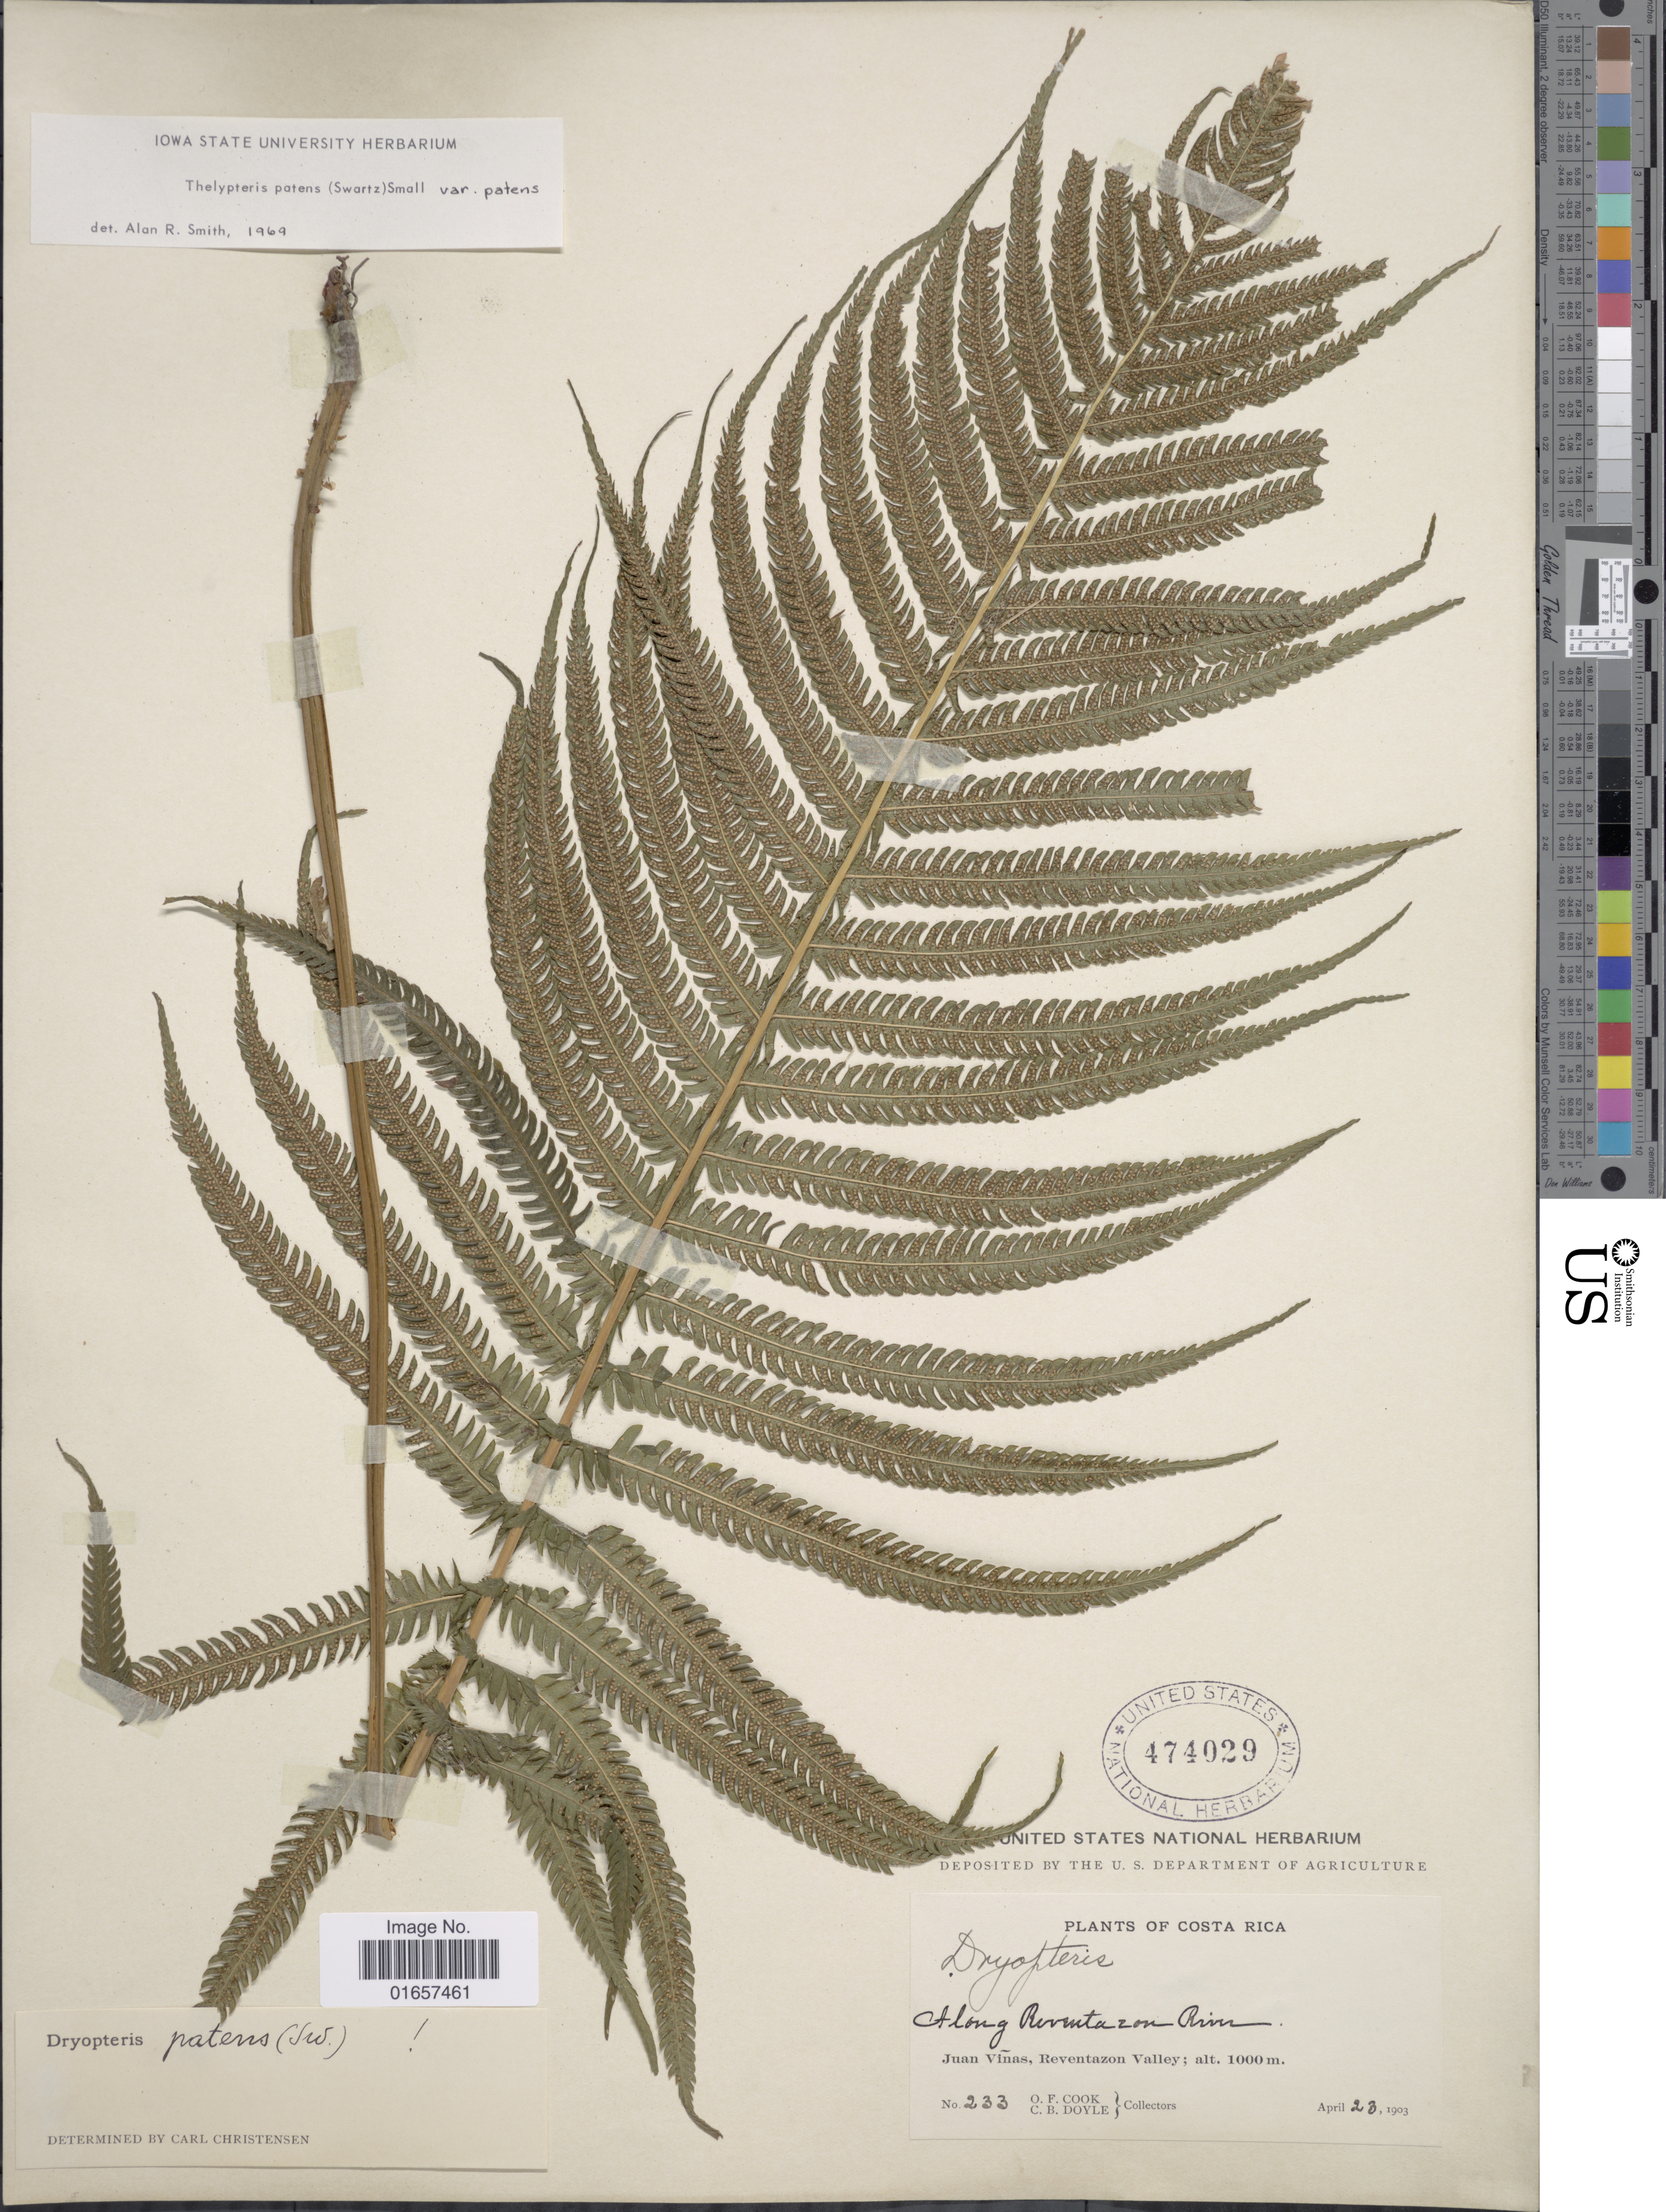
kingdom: Plantae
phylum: Tracheophyta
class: Polypodiopsida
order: Polypodiales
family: Thelypteridaceae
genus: Christella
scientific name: Christella patens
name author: (Sw.) Holttum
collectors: O. F. Cook & C. Doyle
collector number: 233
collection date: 1903-04-23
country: Costa Rica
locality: Costa Rica, Along Reventazon River, Juan Viñas, Reventazon Valley.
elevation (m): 1000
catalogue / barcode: US 474029